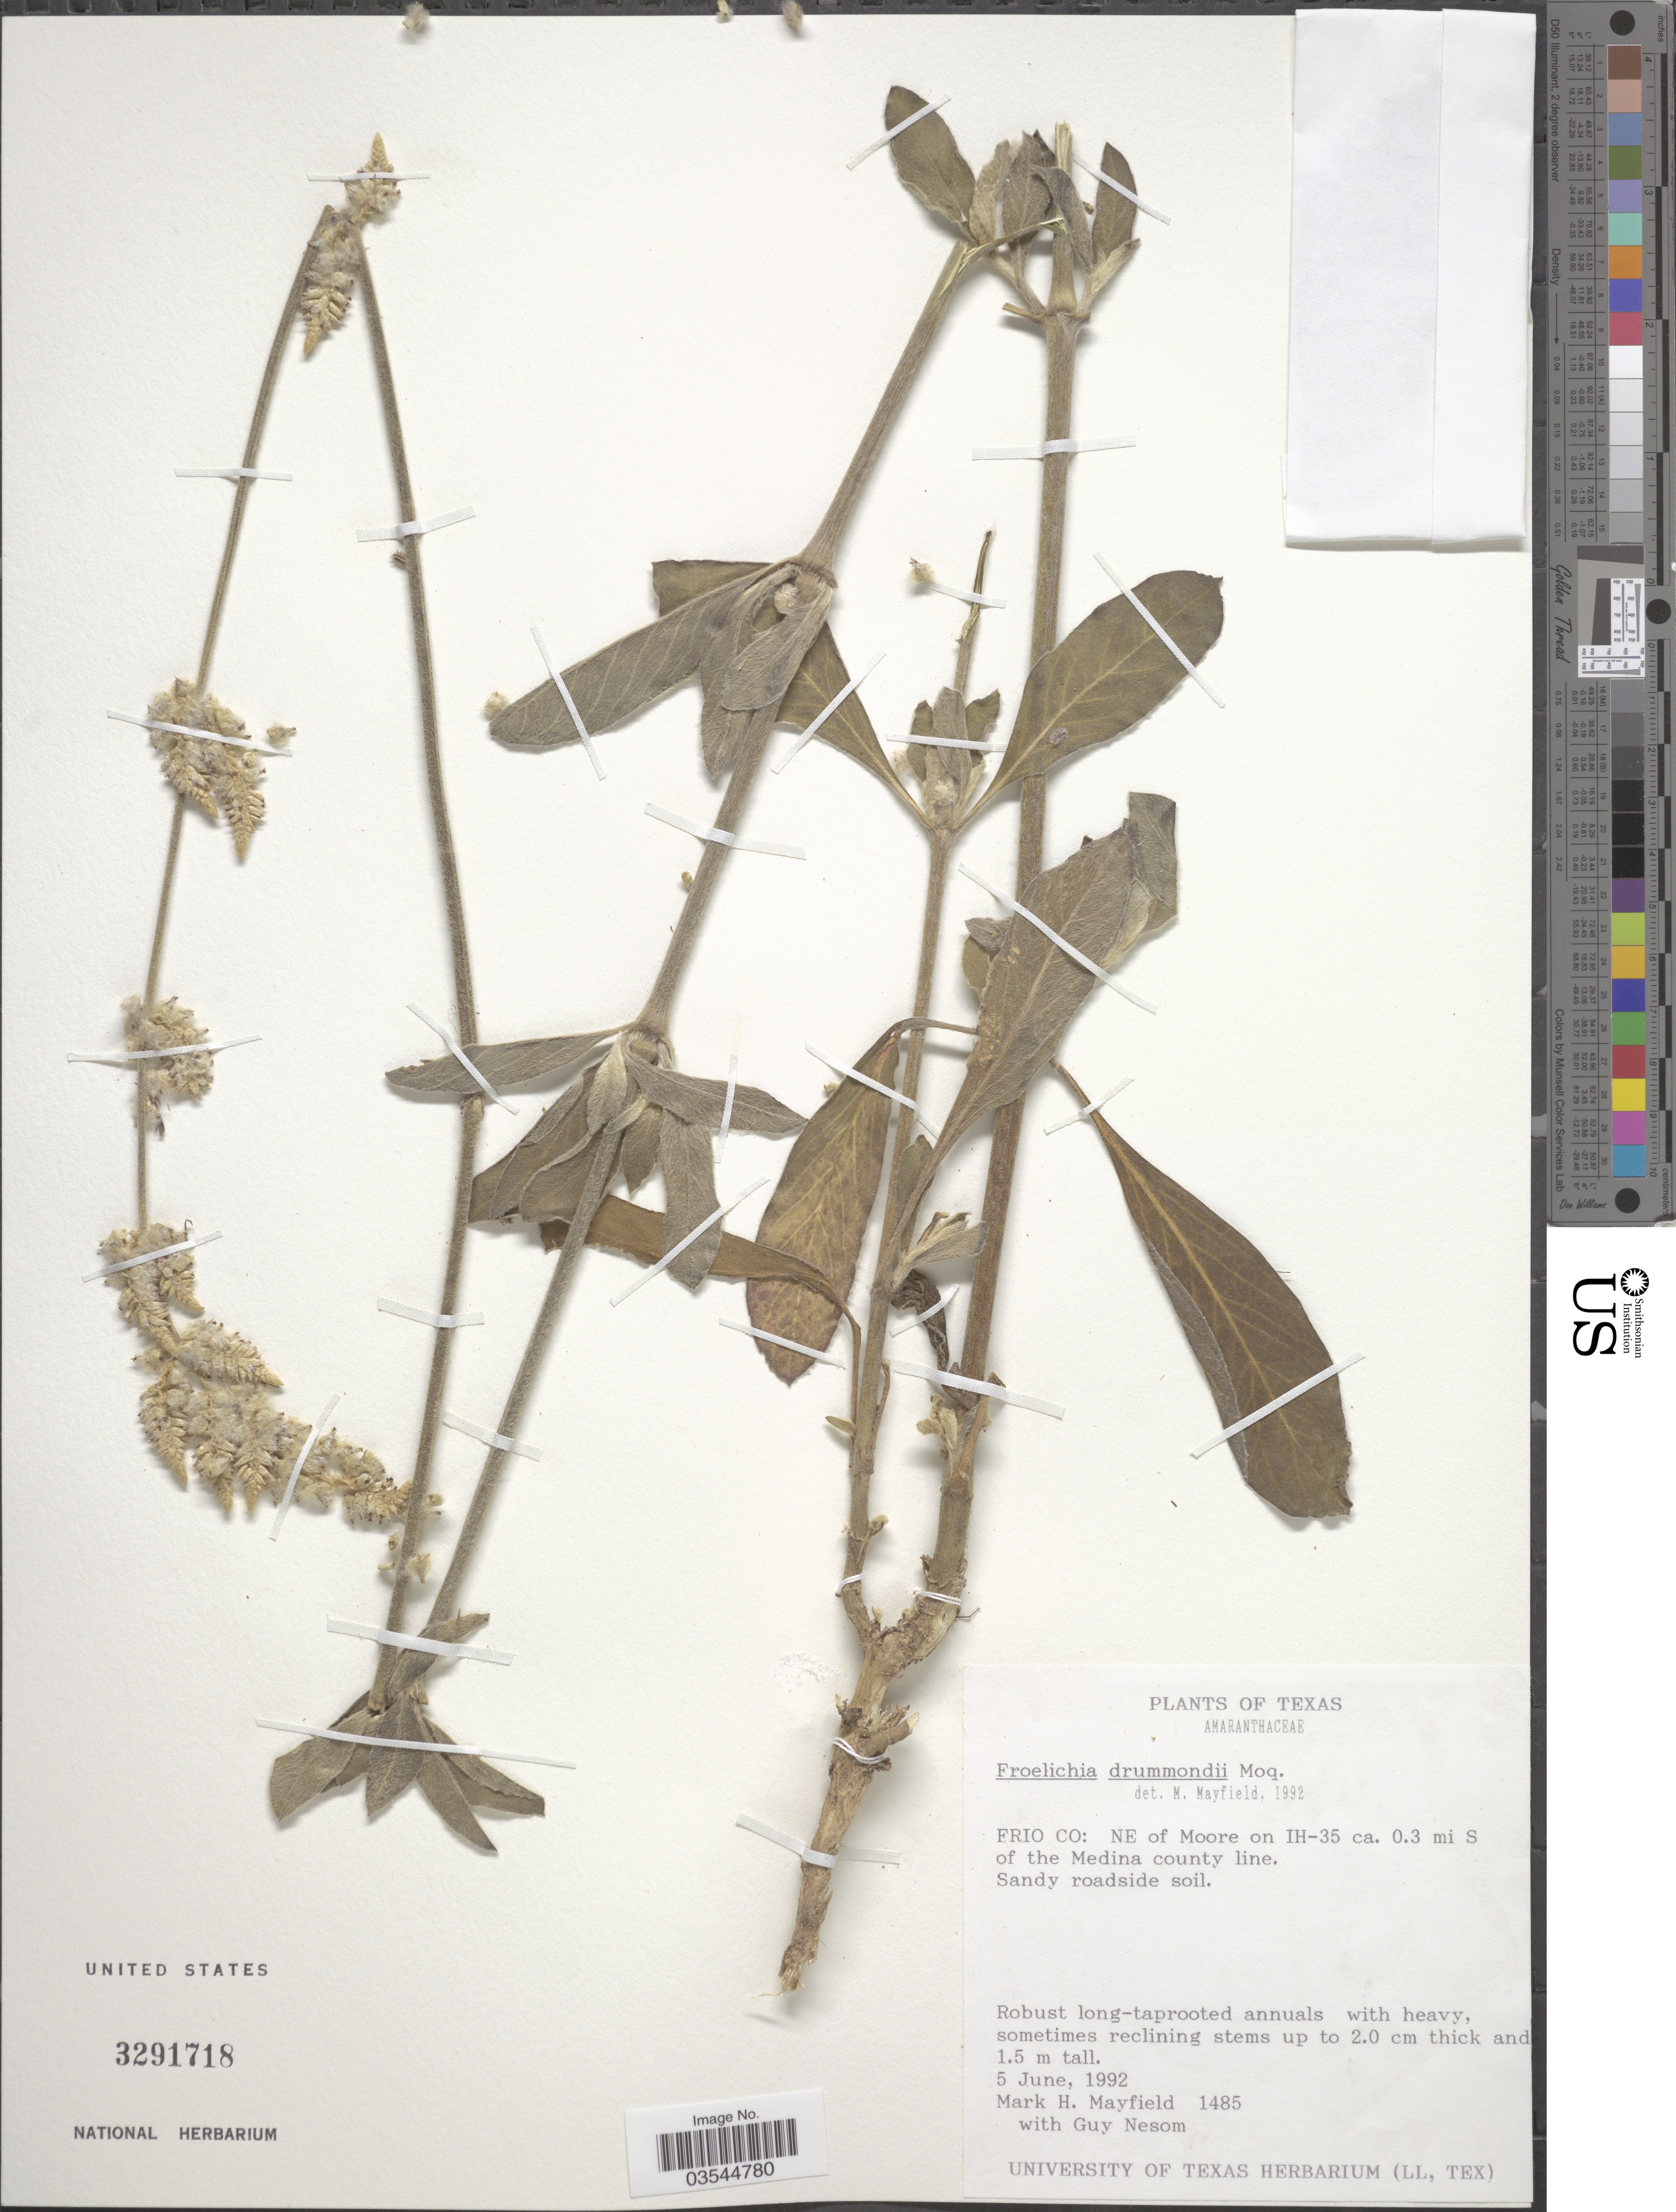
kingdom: Plantae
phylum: Tracheophyta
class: Magnoliopsida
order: Caryophyllales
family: Amaranthaceae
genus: Froelichia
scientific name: Froelichia drummondii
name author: Moq.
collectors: M. H. Mayfield & G. Nesom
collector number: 1485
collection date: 1992-06-05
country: United States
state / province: Texas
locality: Frio Co: NE of Moore on IH-35 ca. 0.3 mi S of the Medina county line.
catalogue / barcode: US 3291718